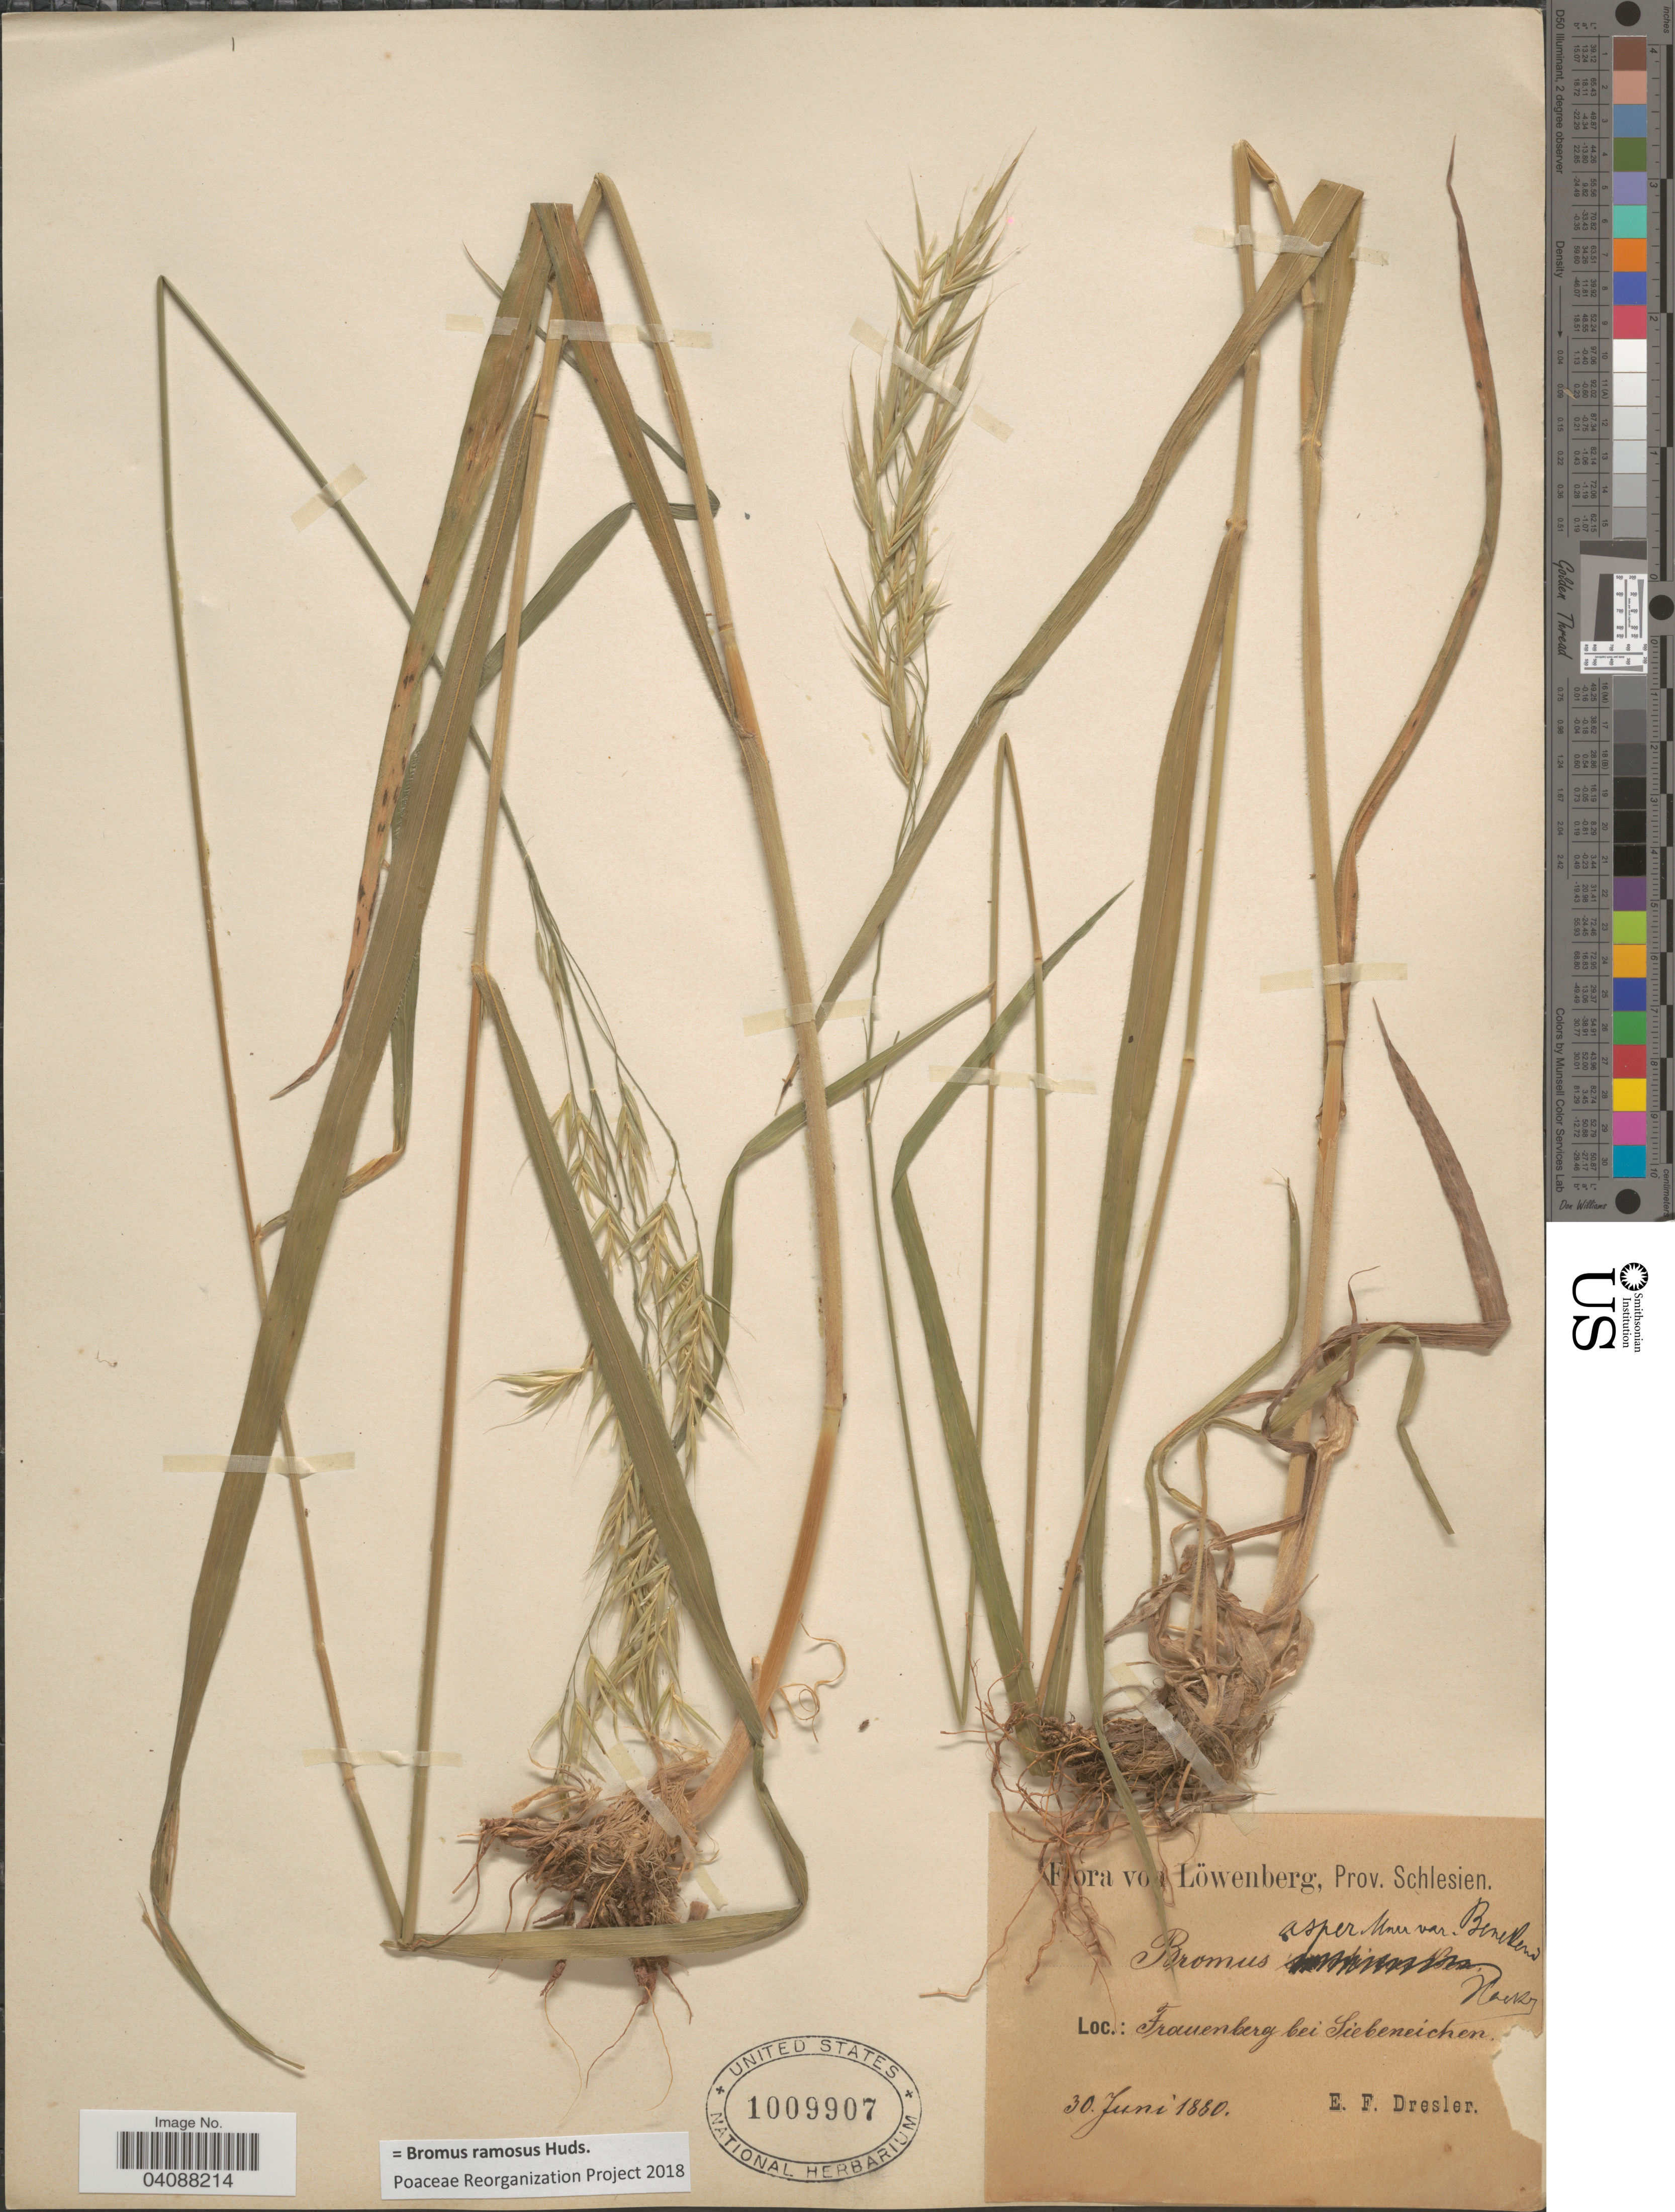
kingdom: Plantae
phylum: Tracheophyta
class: Liliopsida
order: Poales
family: Poaceae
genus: Bromus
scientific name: Bromus ramosus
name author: Huds.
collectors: E. Dresler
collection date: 1880-06-30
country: Germany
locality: Löwenberg, Prov. Schlesien. Frauenberg bei Siebeneichen.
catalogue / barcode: US 1009907